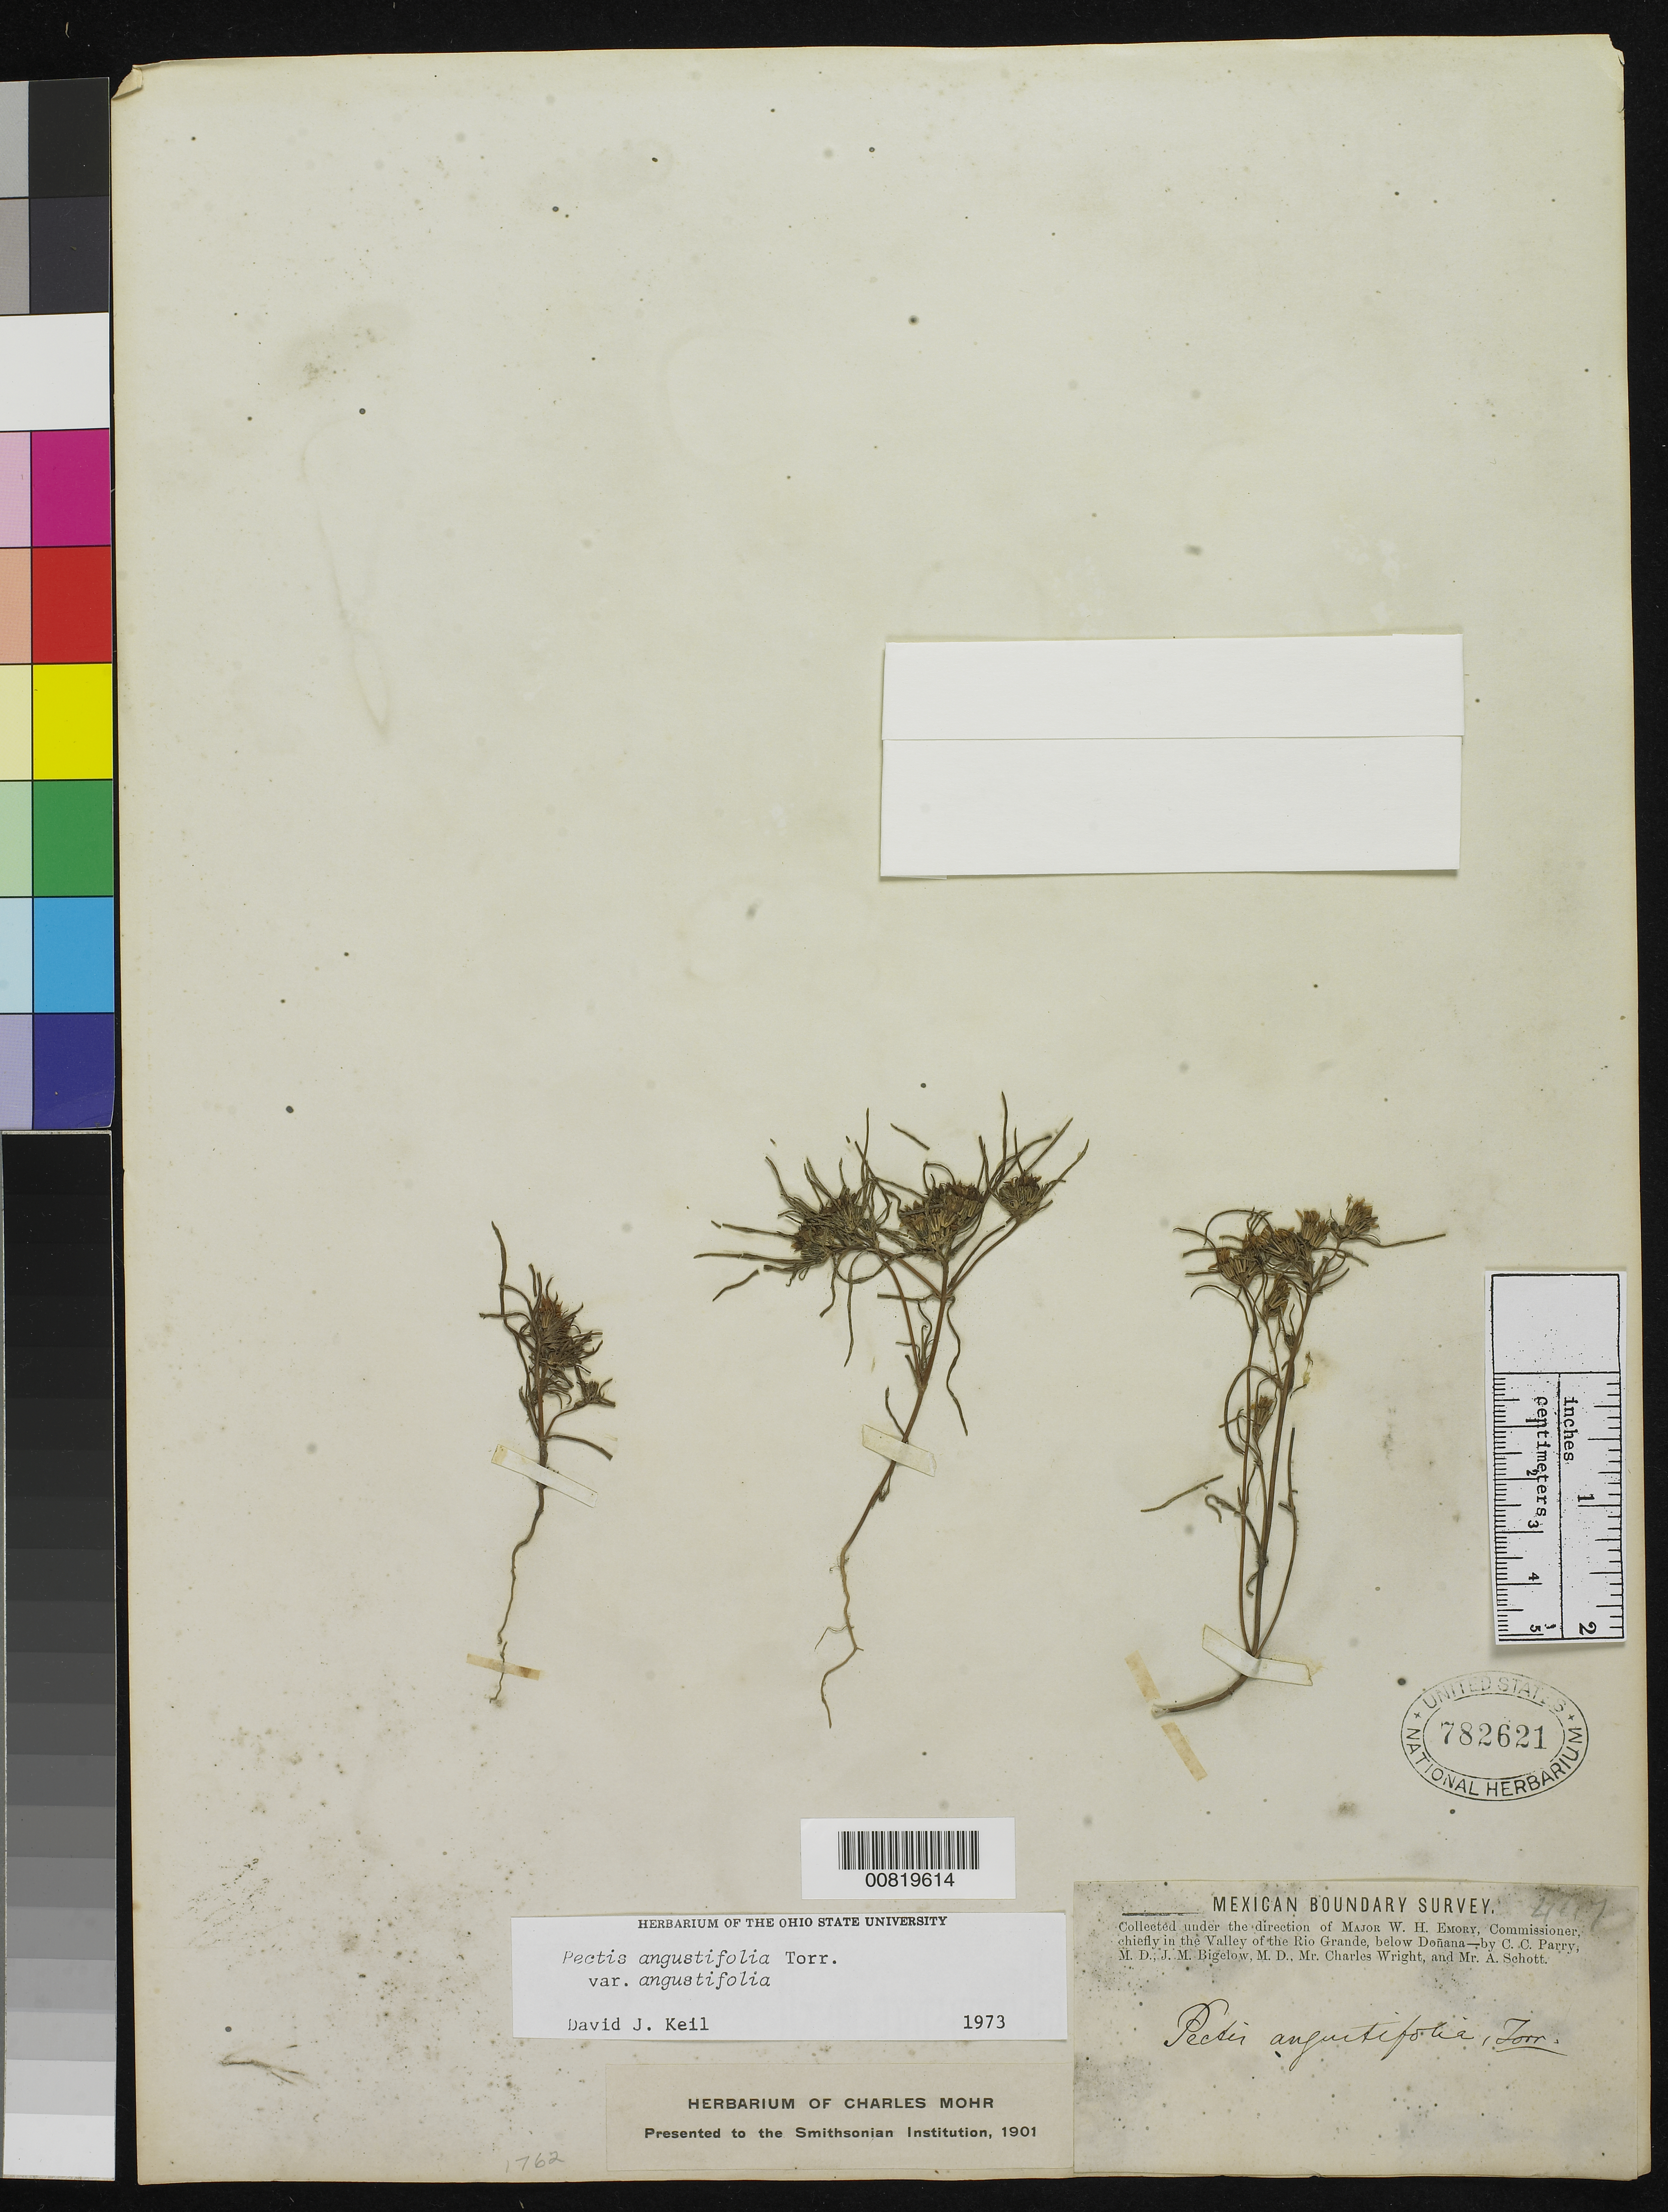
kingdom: Plantae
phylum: Tracheophyta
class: Magnoliopsida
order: Asterales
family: Asteraceae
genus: Pectis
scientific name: Pectis angustifolia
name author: Torr.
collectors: C. C. Parry, J. M. Bigelow, C. Wright & A. C. V. Schott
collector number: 447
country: United States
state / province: New Mexico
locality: Valley of the Rio Grande, below Doñana, New Mexico.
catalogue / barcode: US 782621